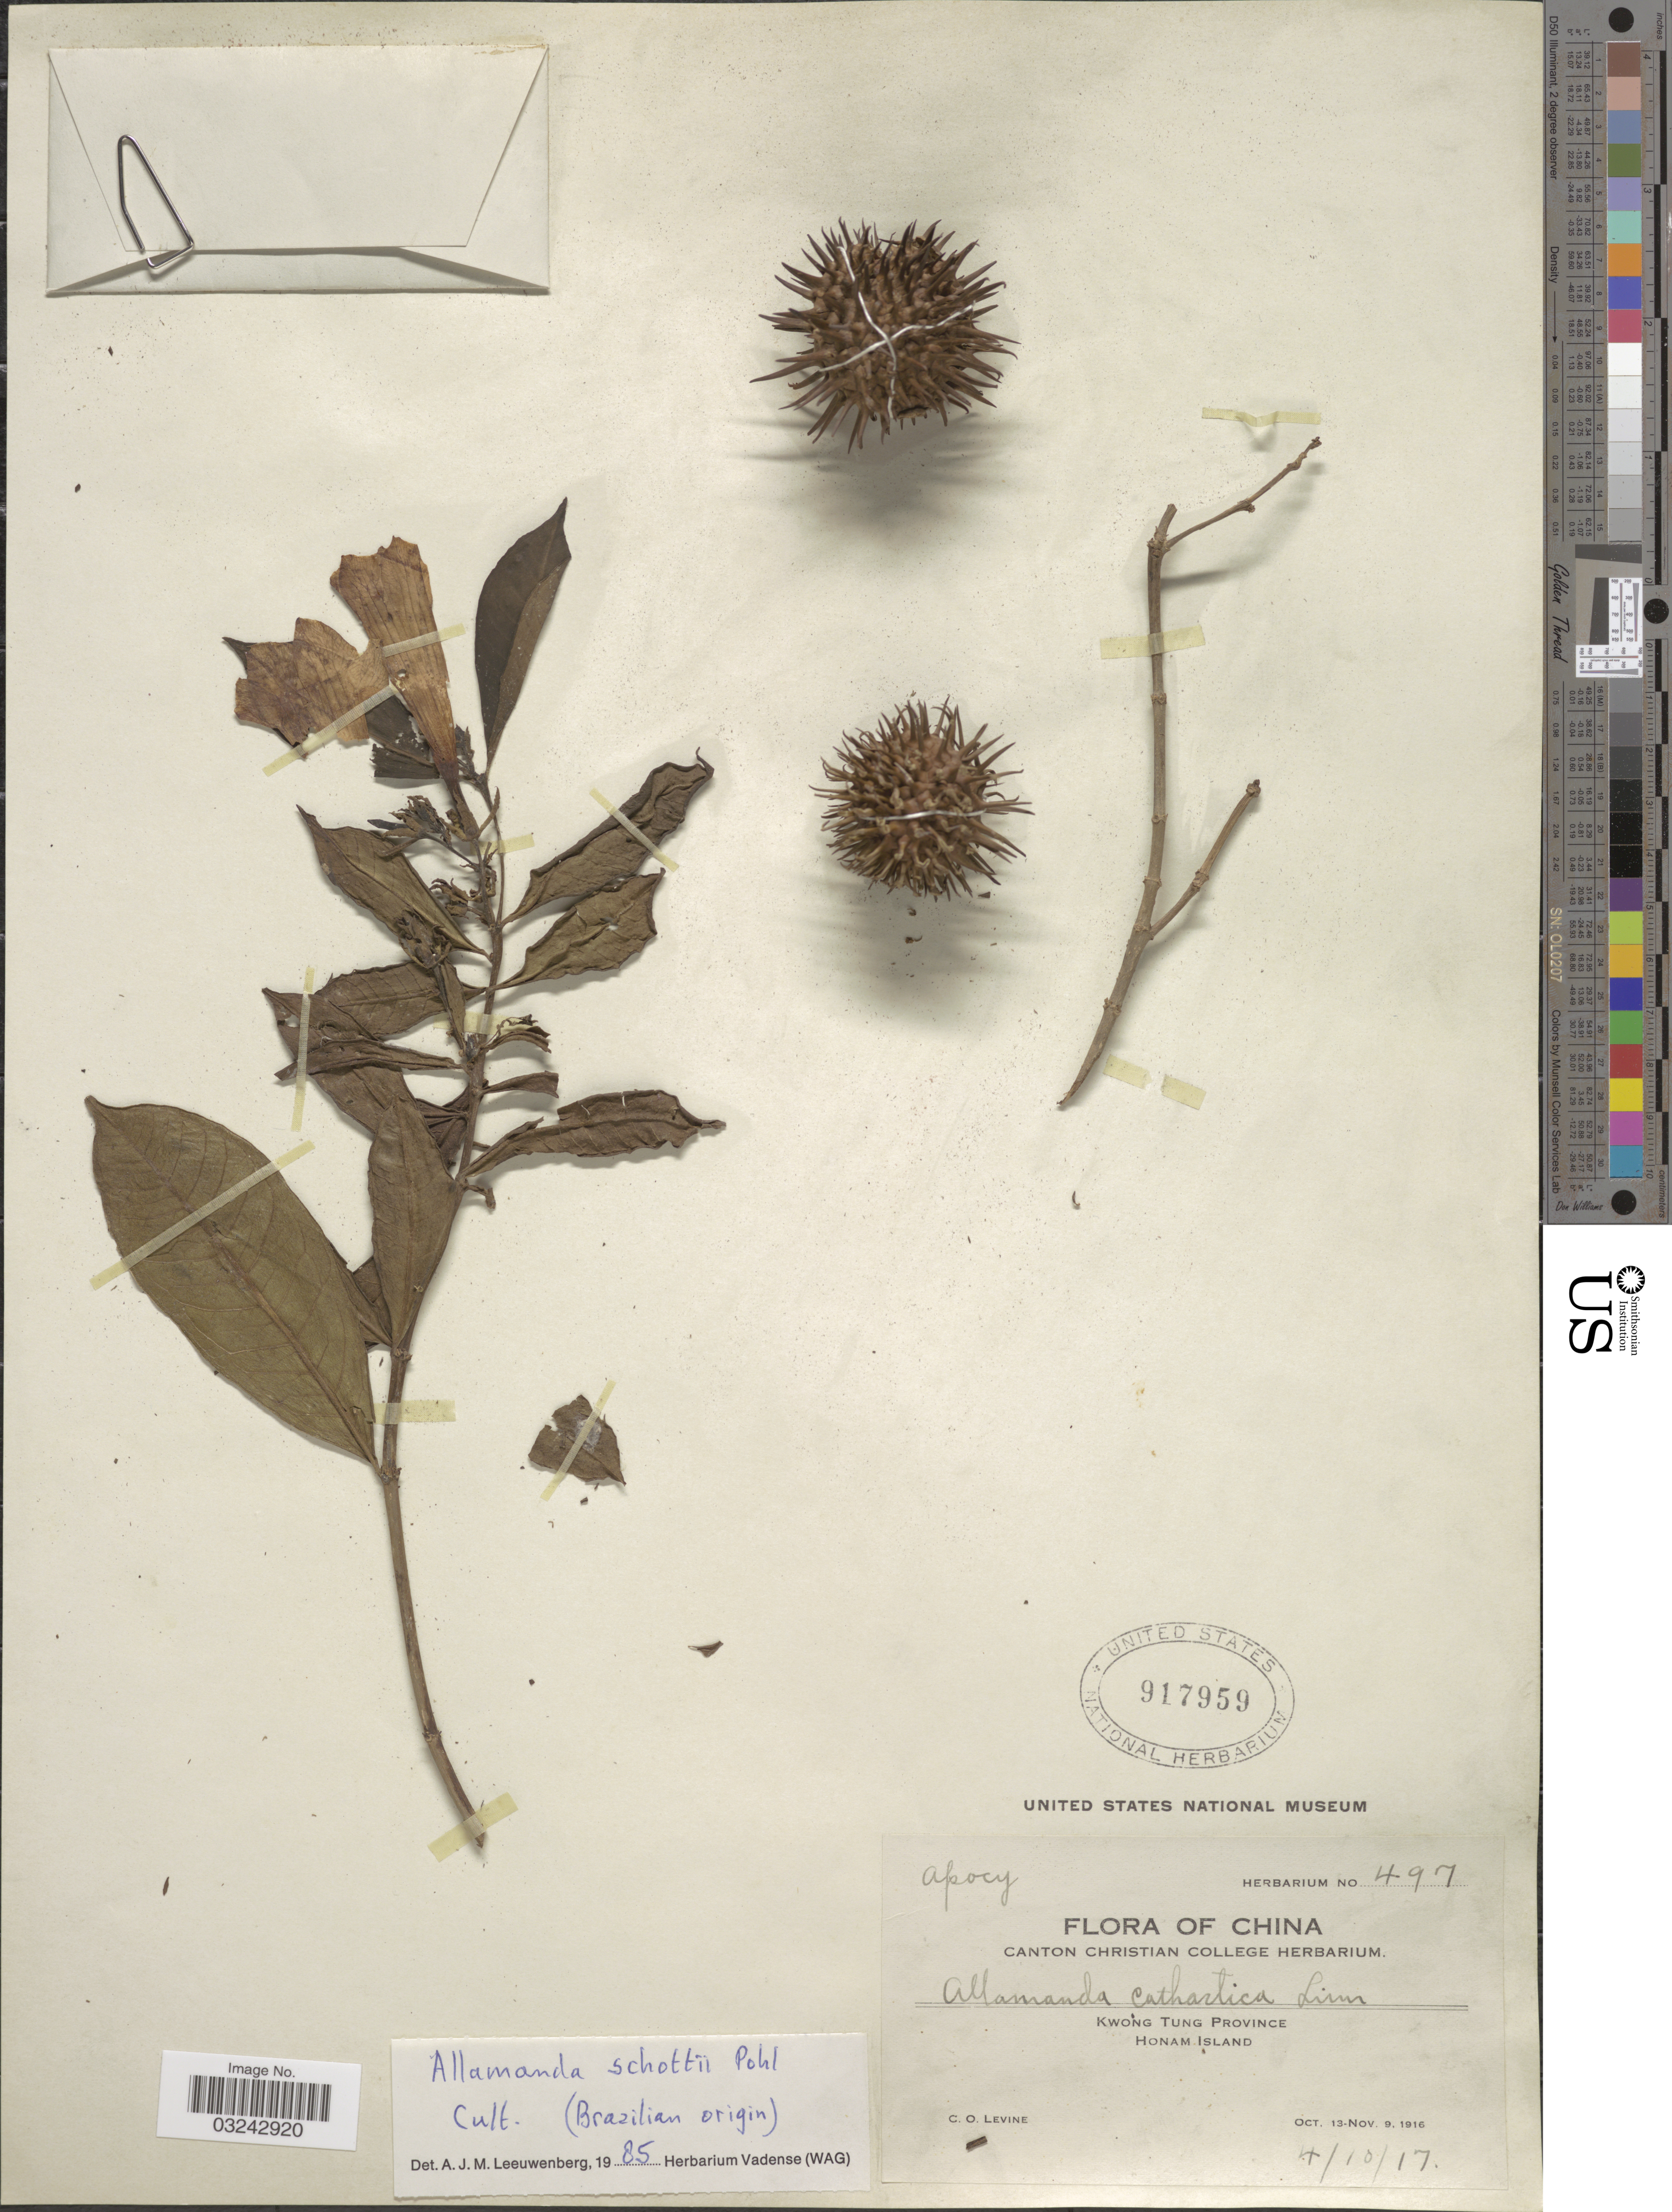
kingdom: Plantae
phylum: Tracheophyta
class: Magnoliopsida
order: Gentianales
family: Apocynaceae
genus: Allamanda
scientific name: Allamanda schottii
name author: Pohl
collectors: C. O. Levine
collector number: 497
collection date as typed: Transcribed d/m/y: 4/10/17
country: China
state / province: Guangdong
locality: Kwong Tung Province, Honam Island.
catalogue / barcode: US 917959